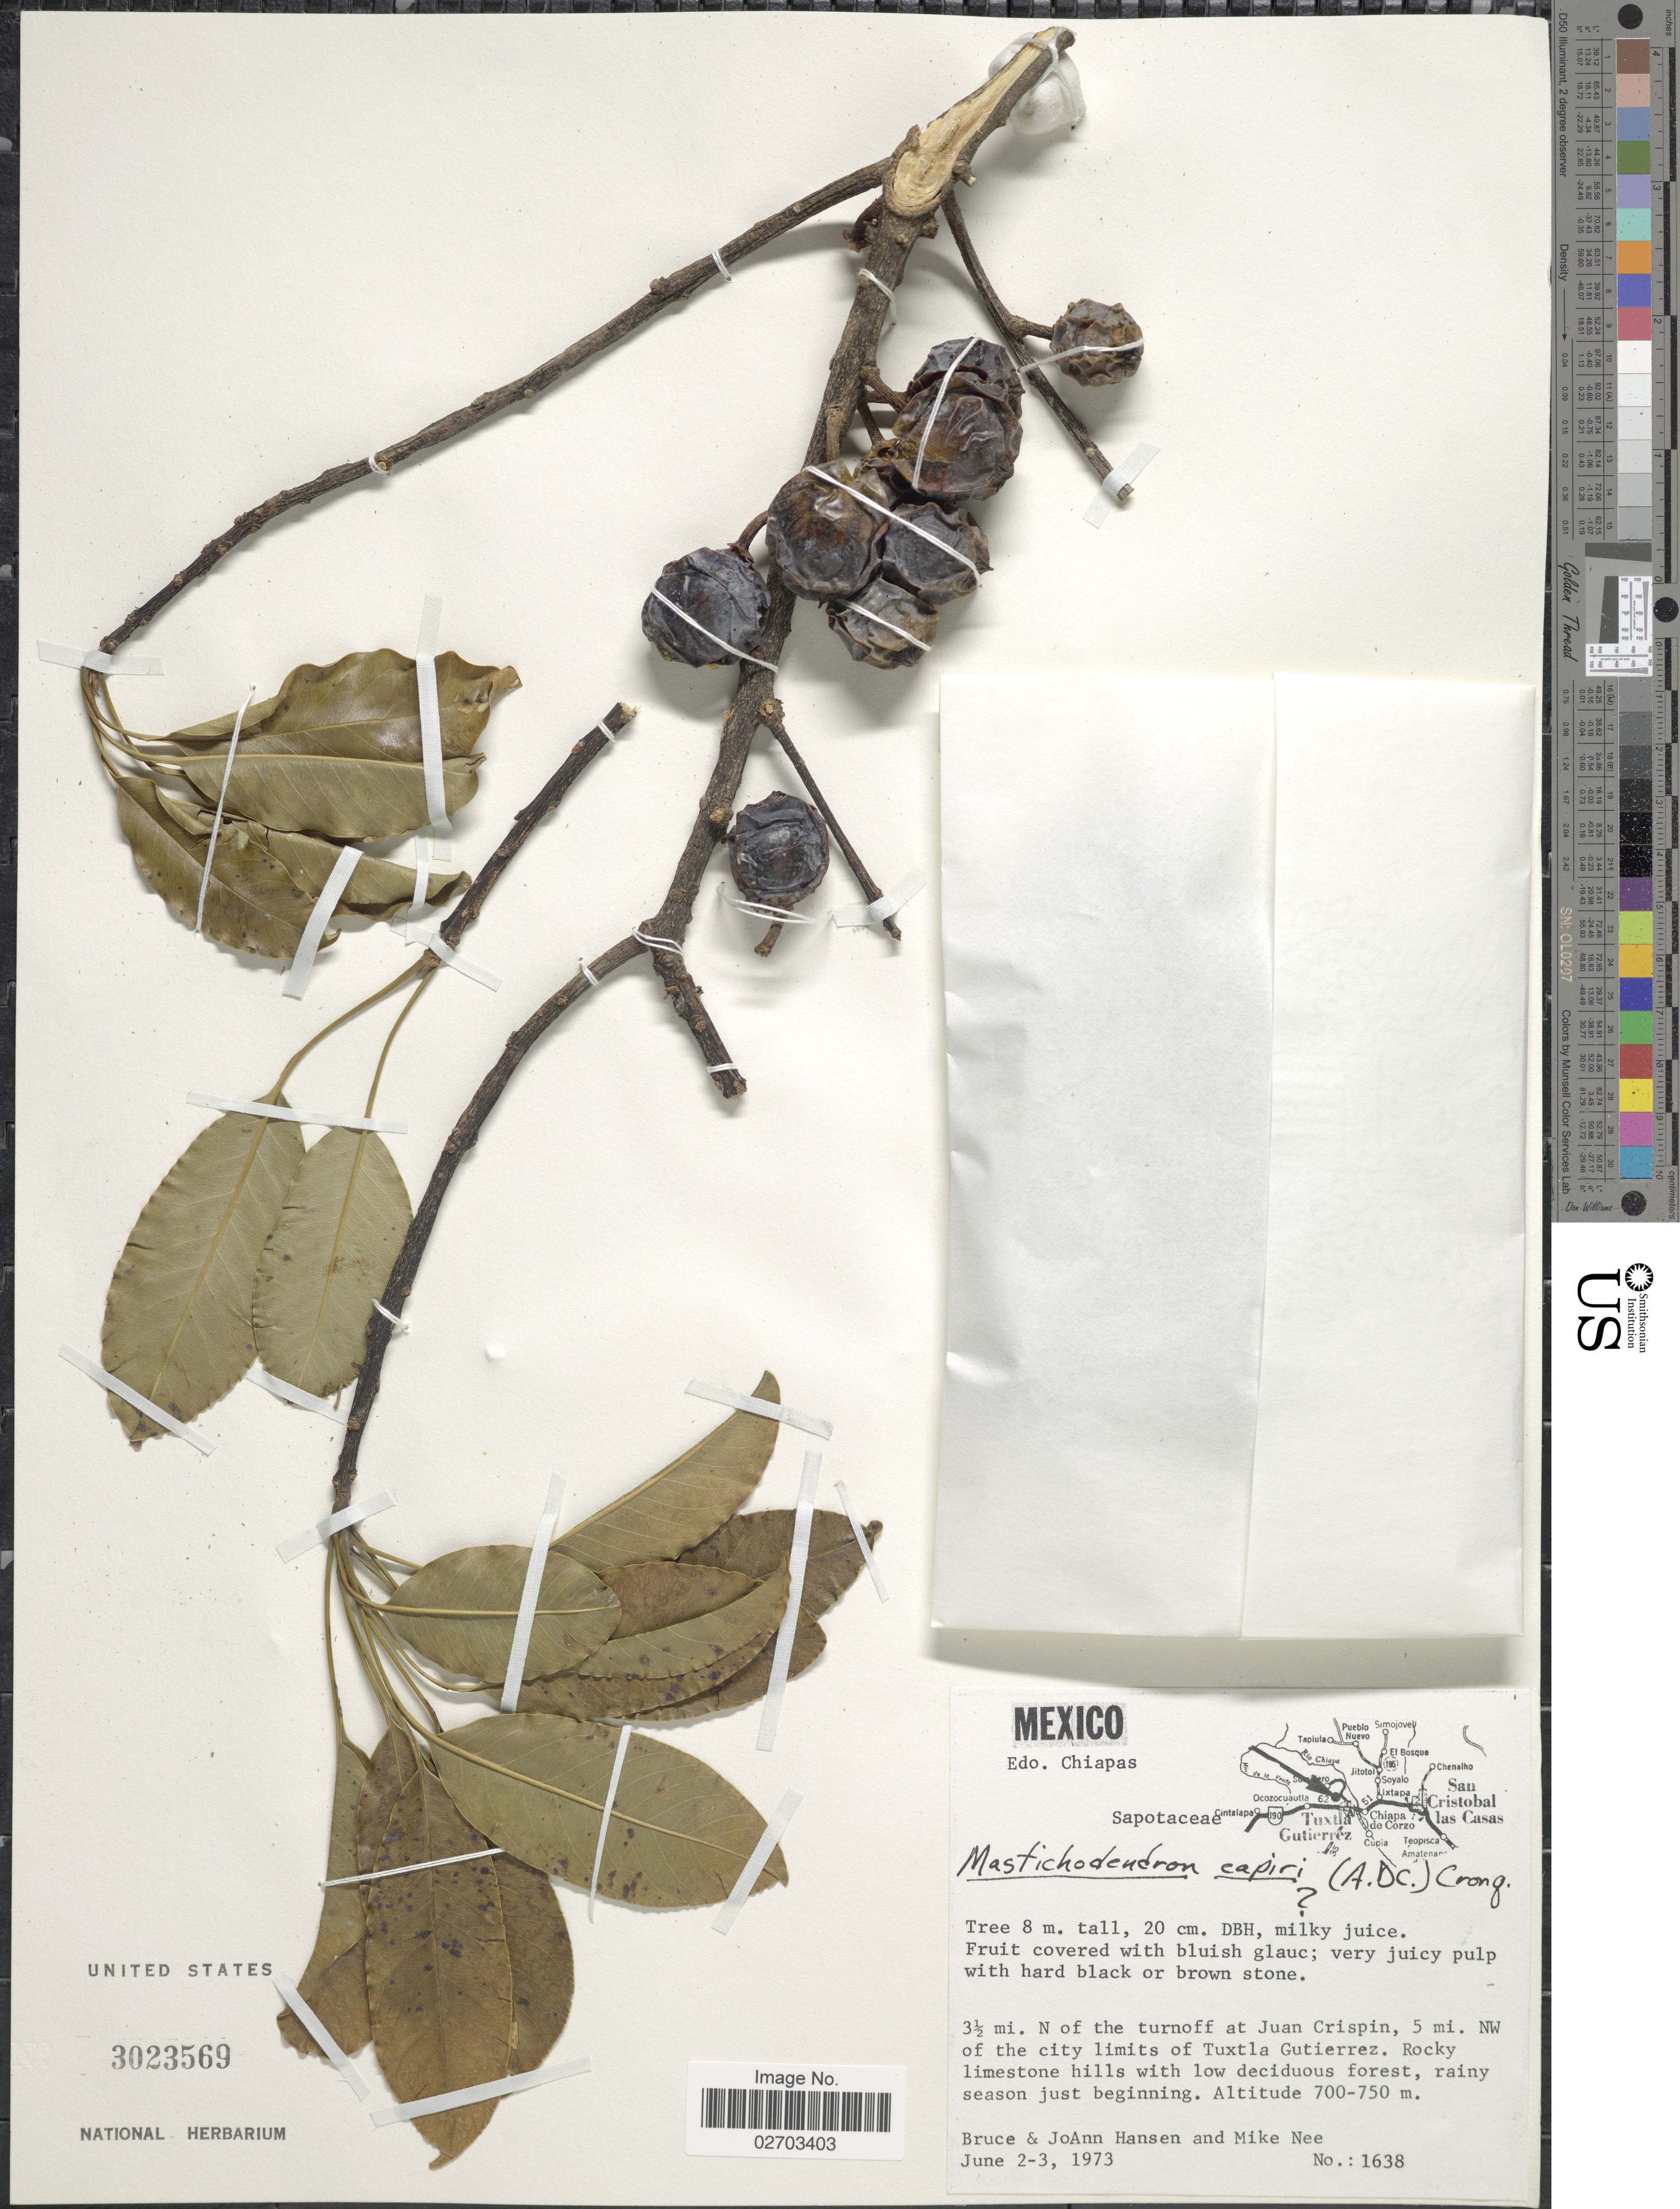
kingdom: Plantae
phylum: Tracheophyta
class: Magnoliopsida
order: Ericales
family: Sapotaceae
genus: Sideroxylon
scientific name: Sideroxylon capiri subsp. tempisque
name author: (Pittier) T.D. Penn.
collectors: B. Hansen, J. Hansen & M. Nee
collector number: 1638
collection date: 1973-06-02/1973-06-03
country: Mexico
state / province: Chiapas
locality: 3½ mi. N. of the turnoff at Juan Crispin, 5 mi. NW of the city limits of Tuxtla Gutierrez.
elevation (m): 700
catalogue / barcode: US 3023569